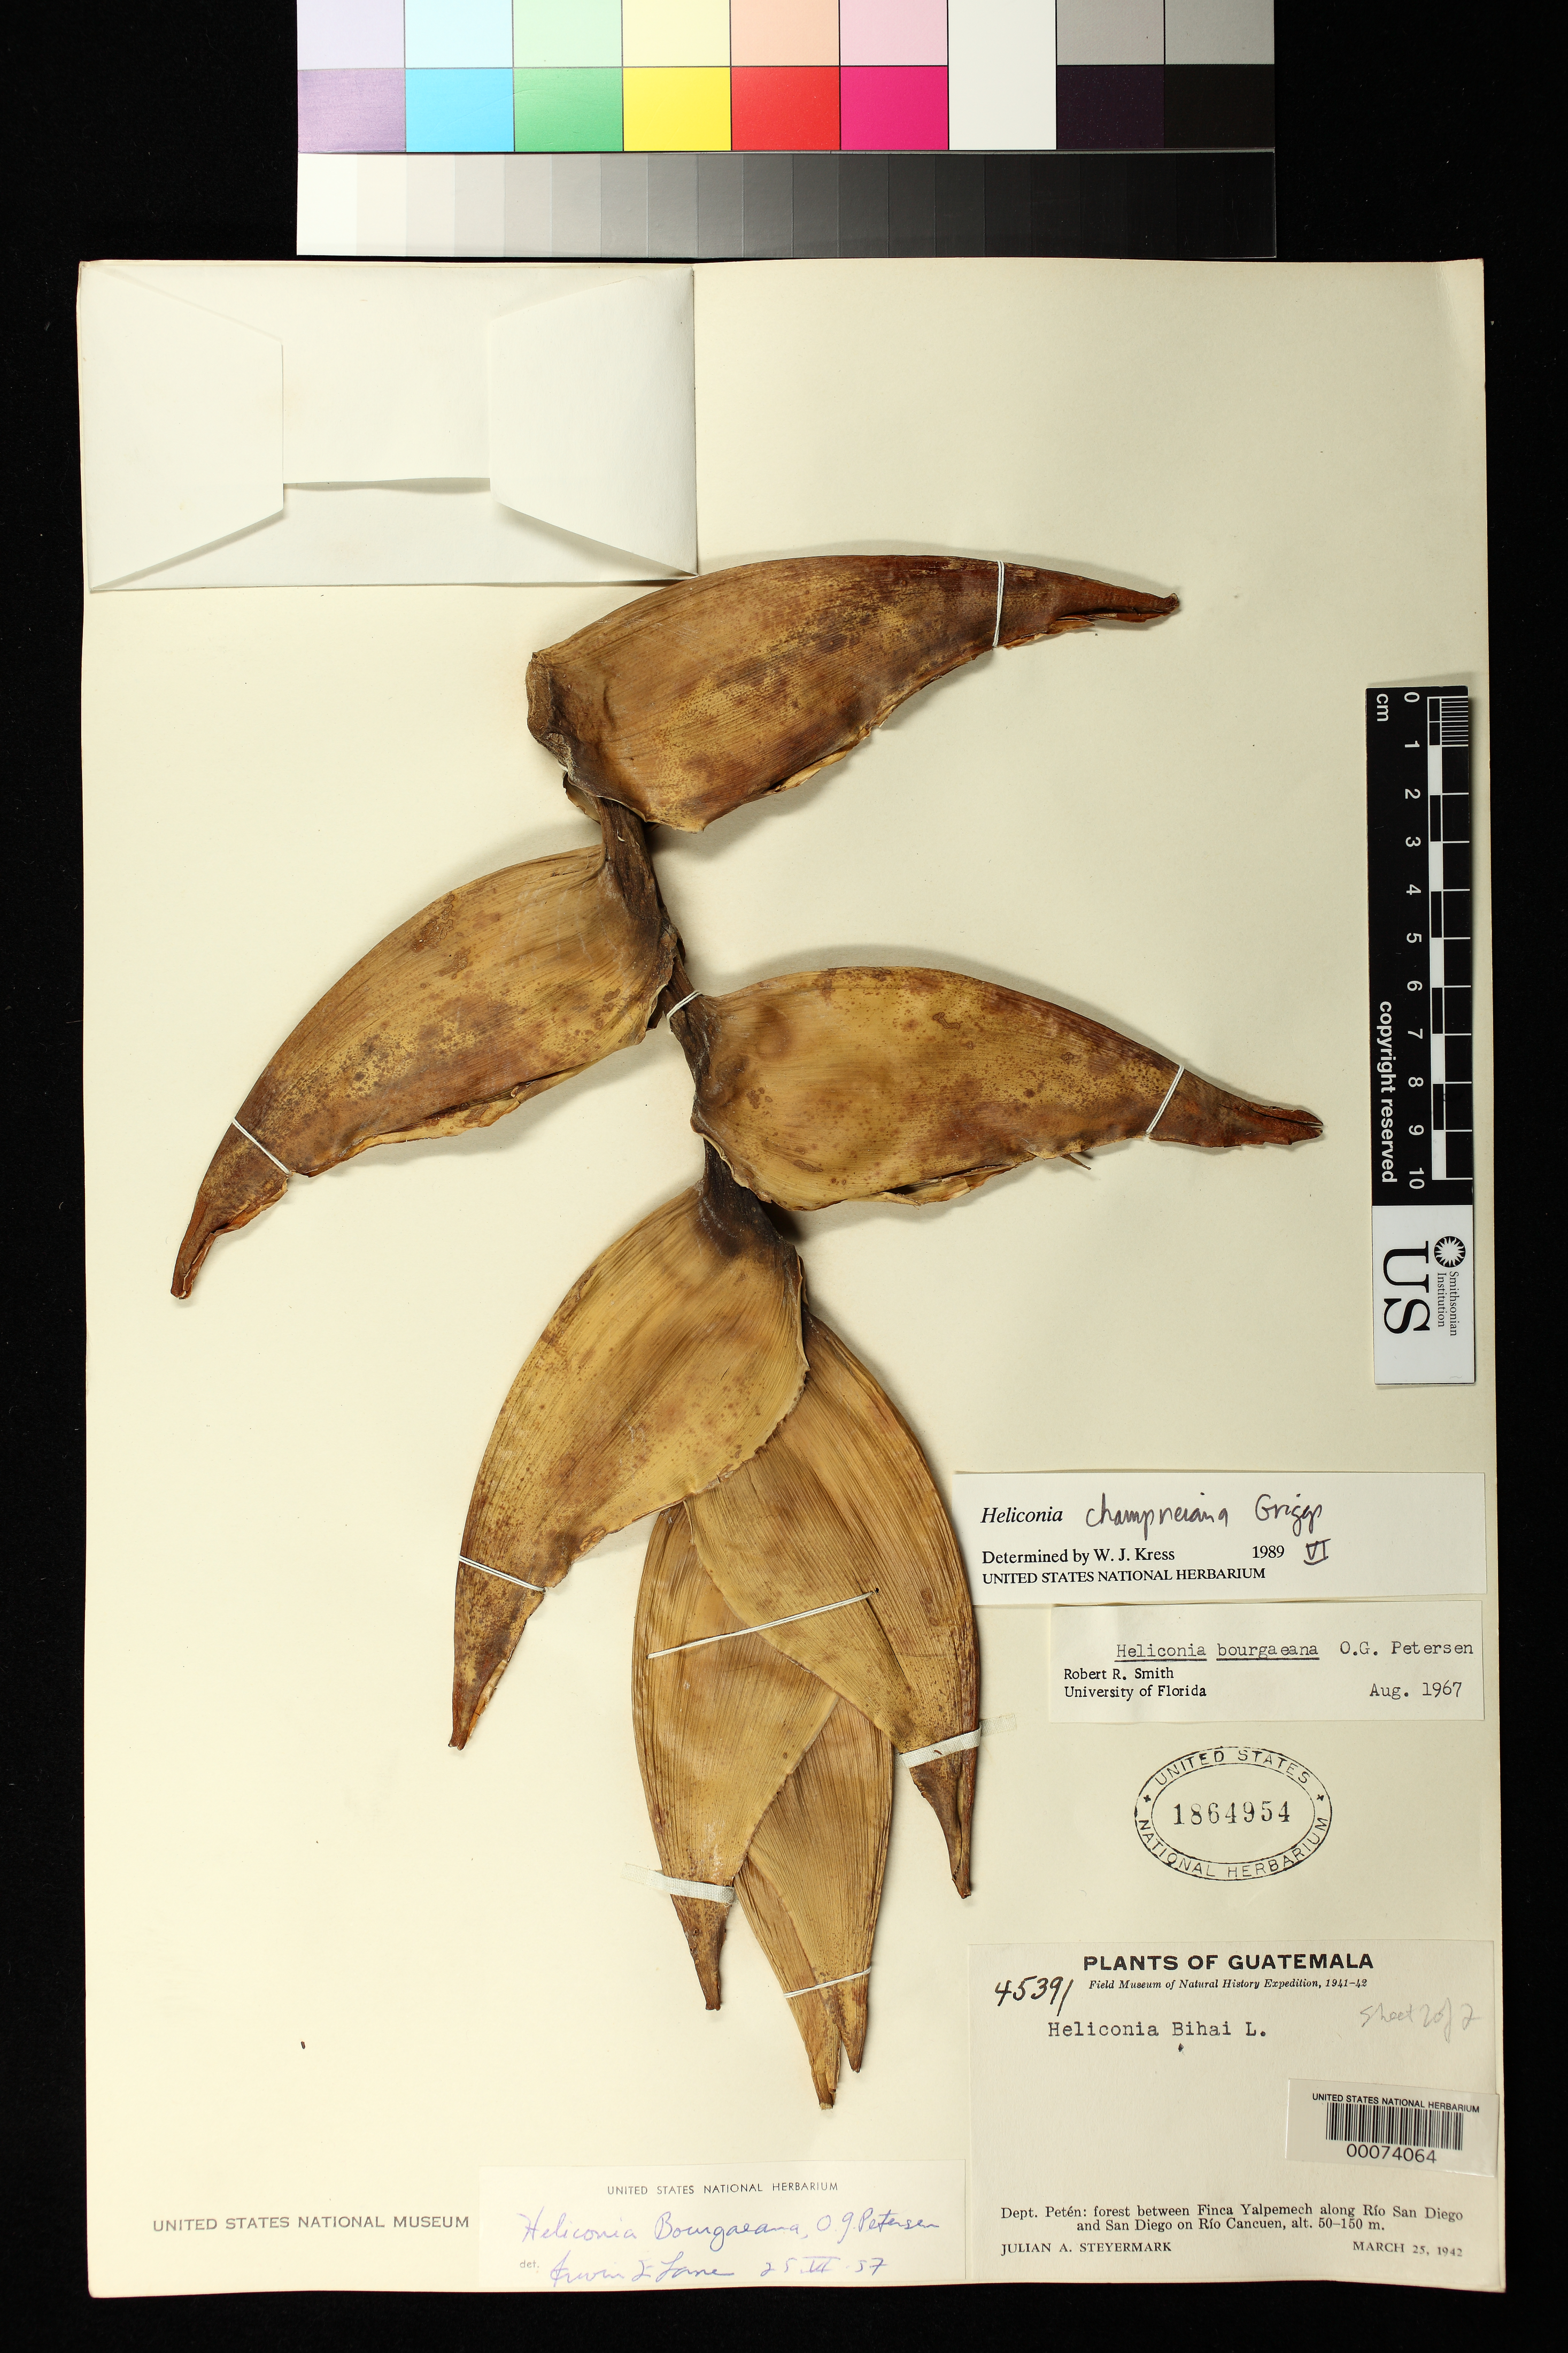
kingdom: Plantae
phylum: Tracheophyta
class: Liliopsida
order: Zingiberales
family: Heliconiaceae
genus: Heliconia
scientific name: Heliconia champneiana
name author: R.F. Griggs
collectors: J. Steyermark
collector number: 45391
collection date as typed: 25 Mar 1942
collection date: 1942-03-25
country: Guatemala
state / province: El Petén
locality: Forest between Finca Yalpemech along Rio San Diego and San Diego on Río Cancuen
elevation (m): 50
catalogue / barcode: US 1864954